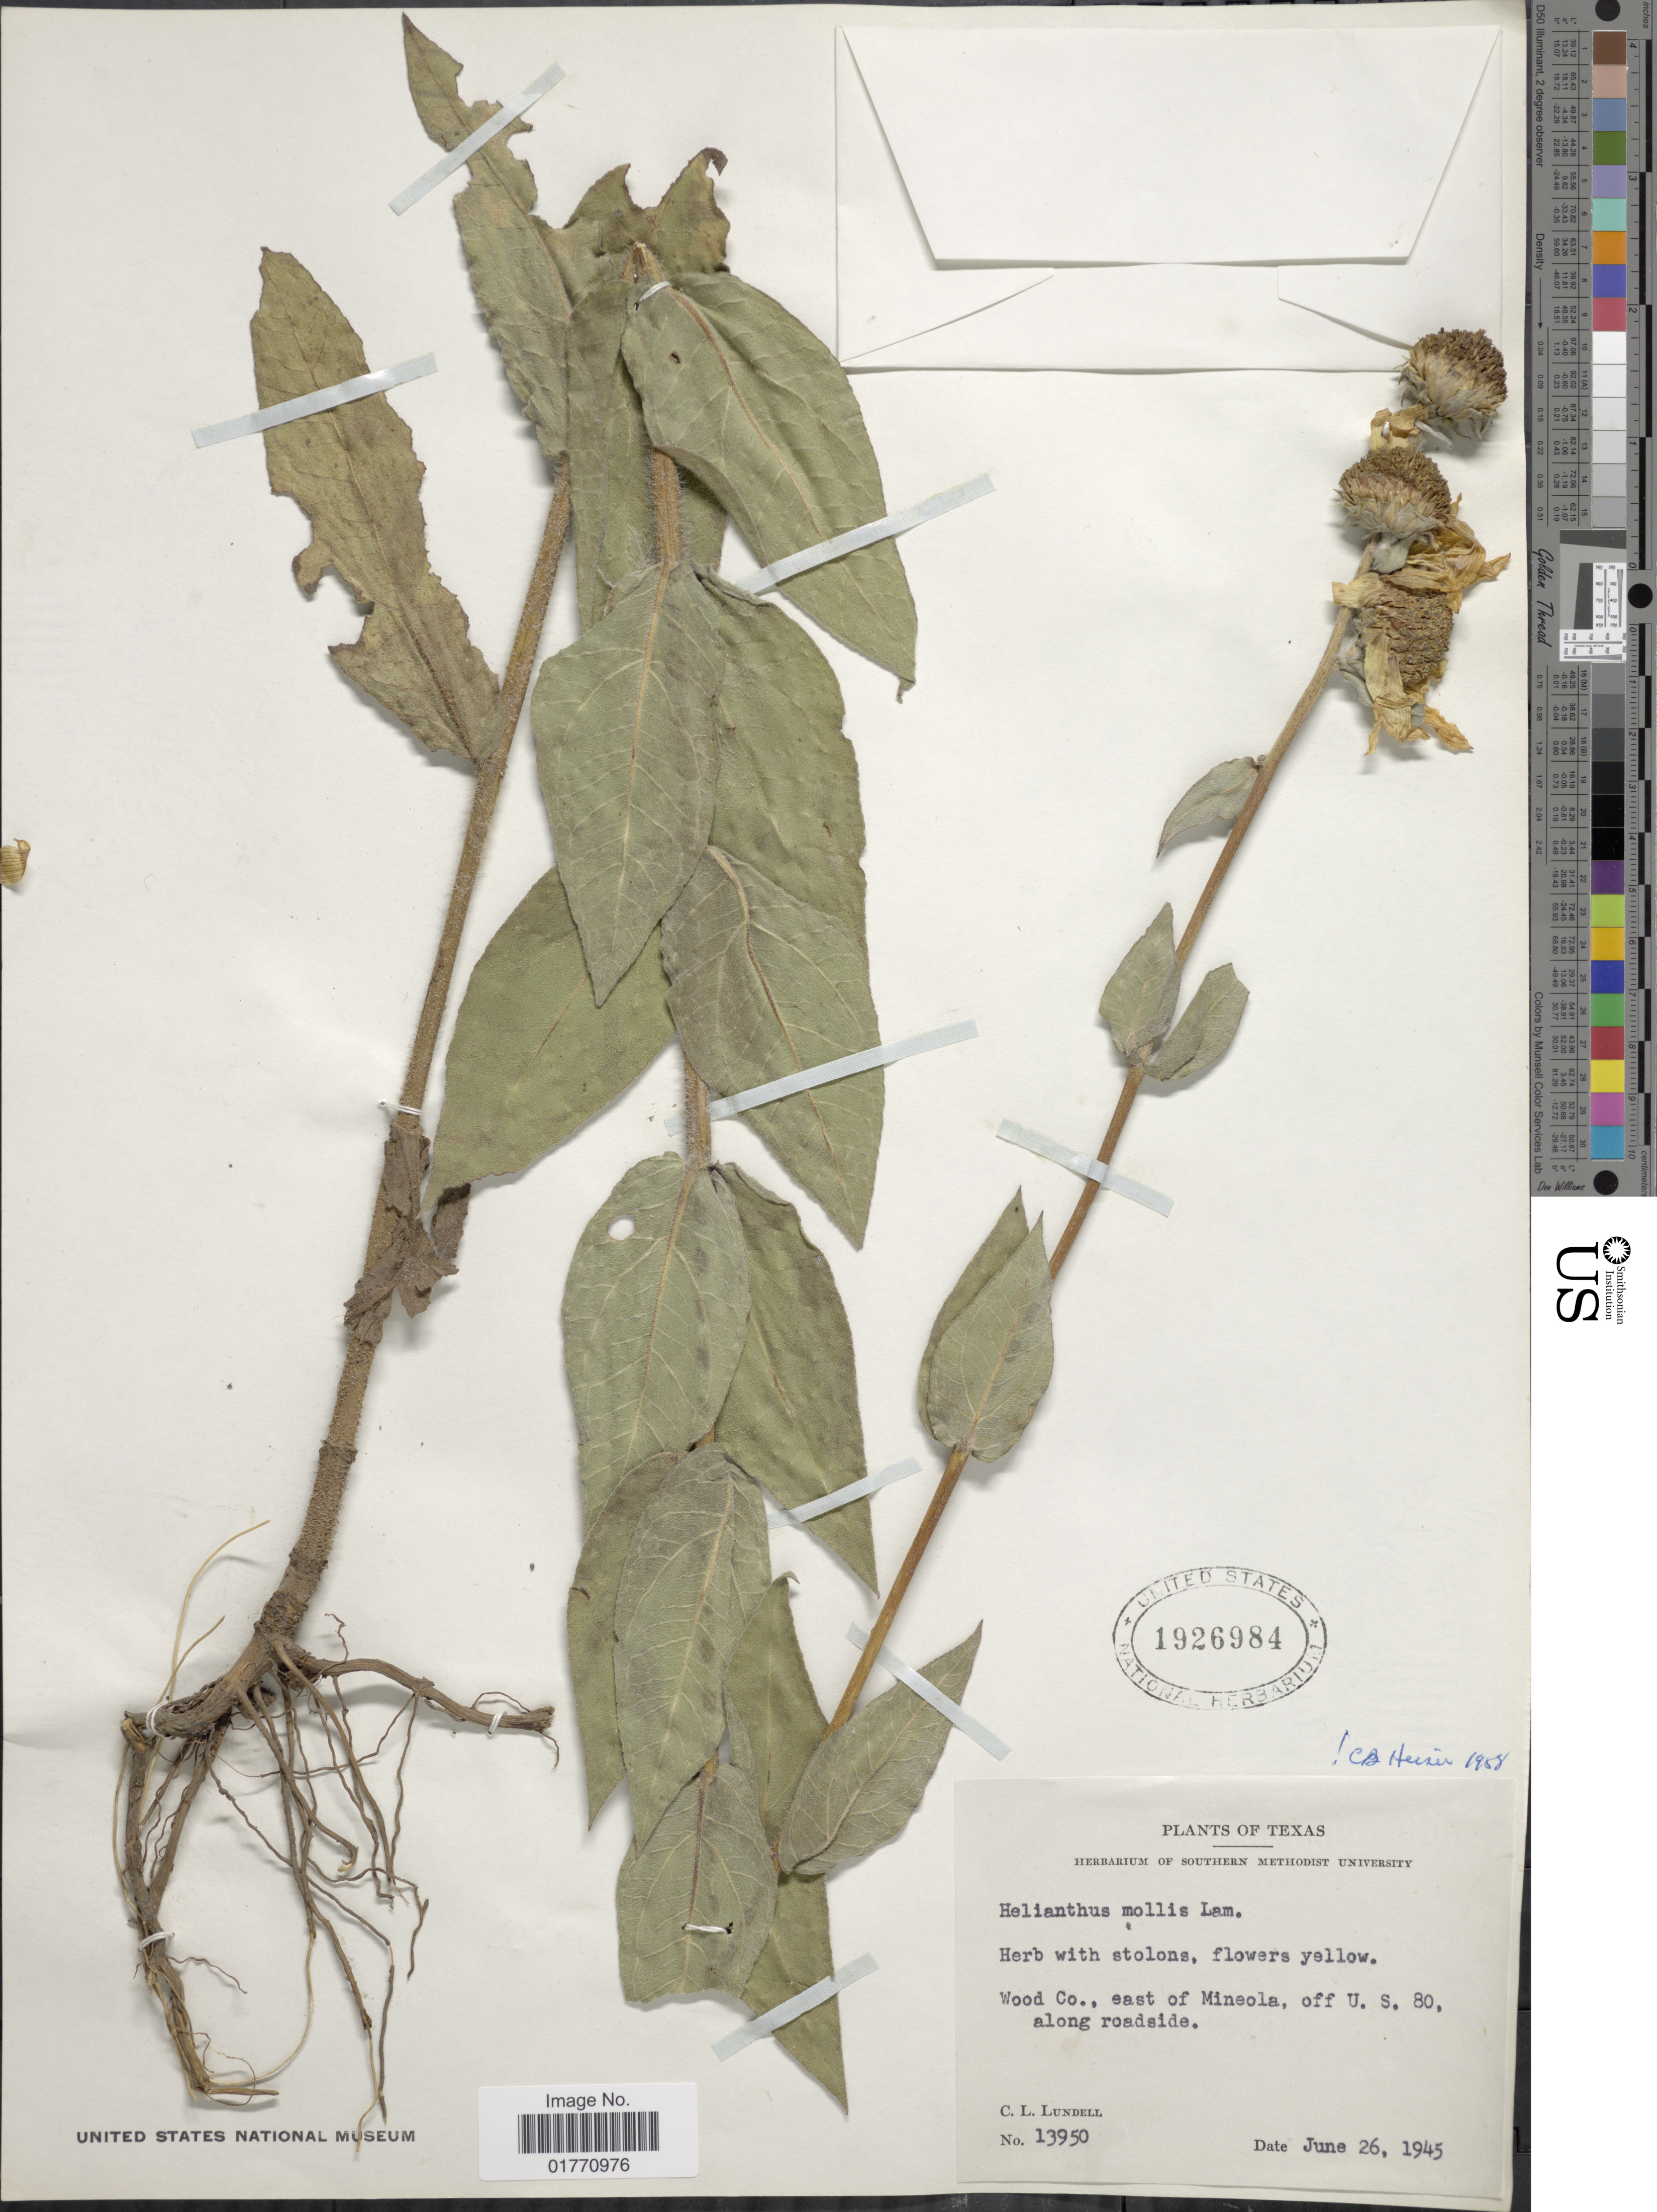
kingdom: Plantae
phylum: Tracheophyta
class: Magnoliopsida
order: Asterales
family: Asteraceae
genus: Helianthus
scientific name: Helianthus mollis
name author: Lam.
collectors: C. L. Lundell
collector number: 13950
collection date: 1945-06-26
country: United States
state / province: Texas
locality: Wood Co., east of Mineola, off U.S. 80, laong roadside.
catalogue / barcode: US 1926984